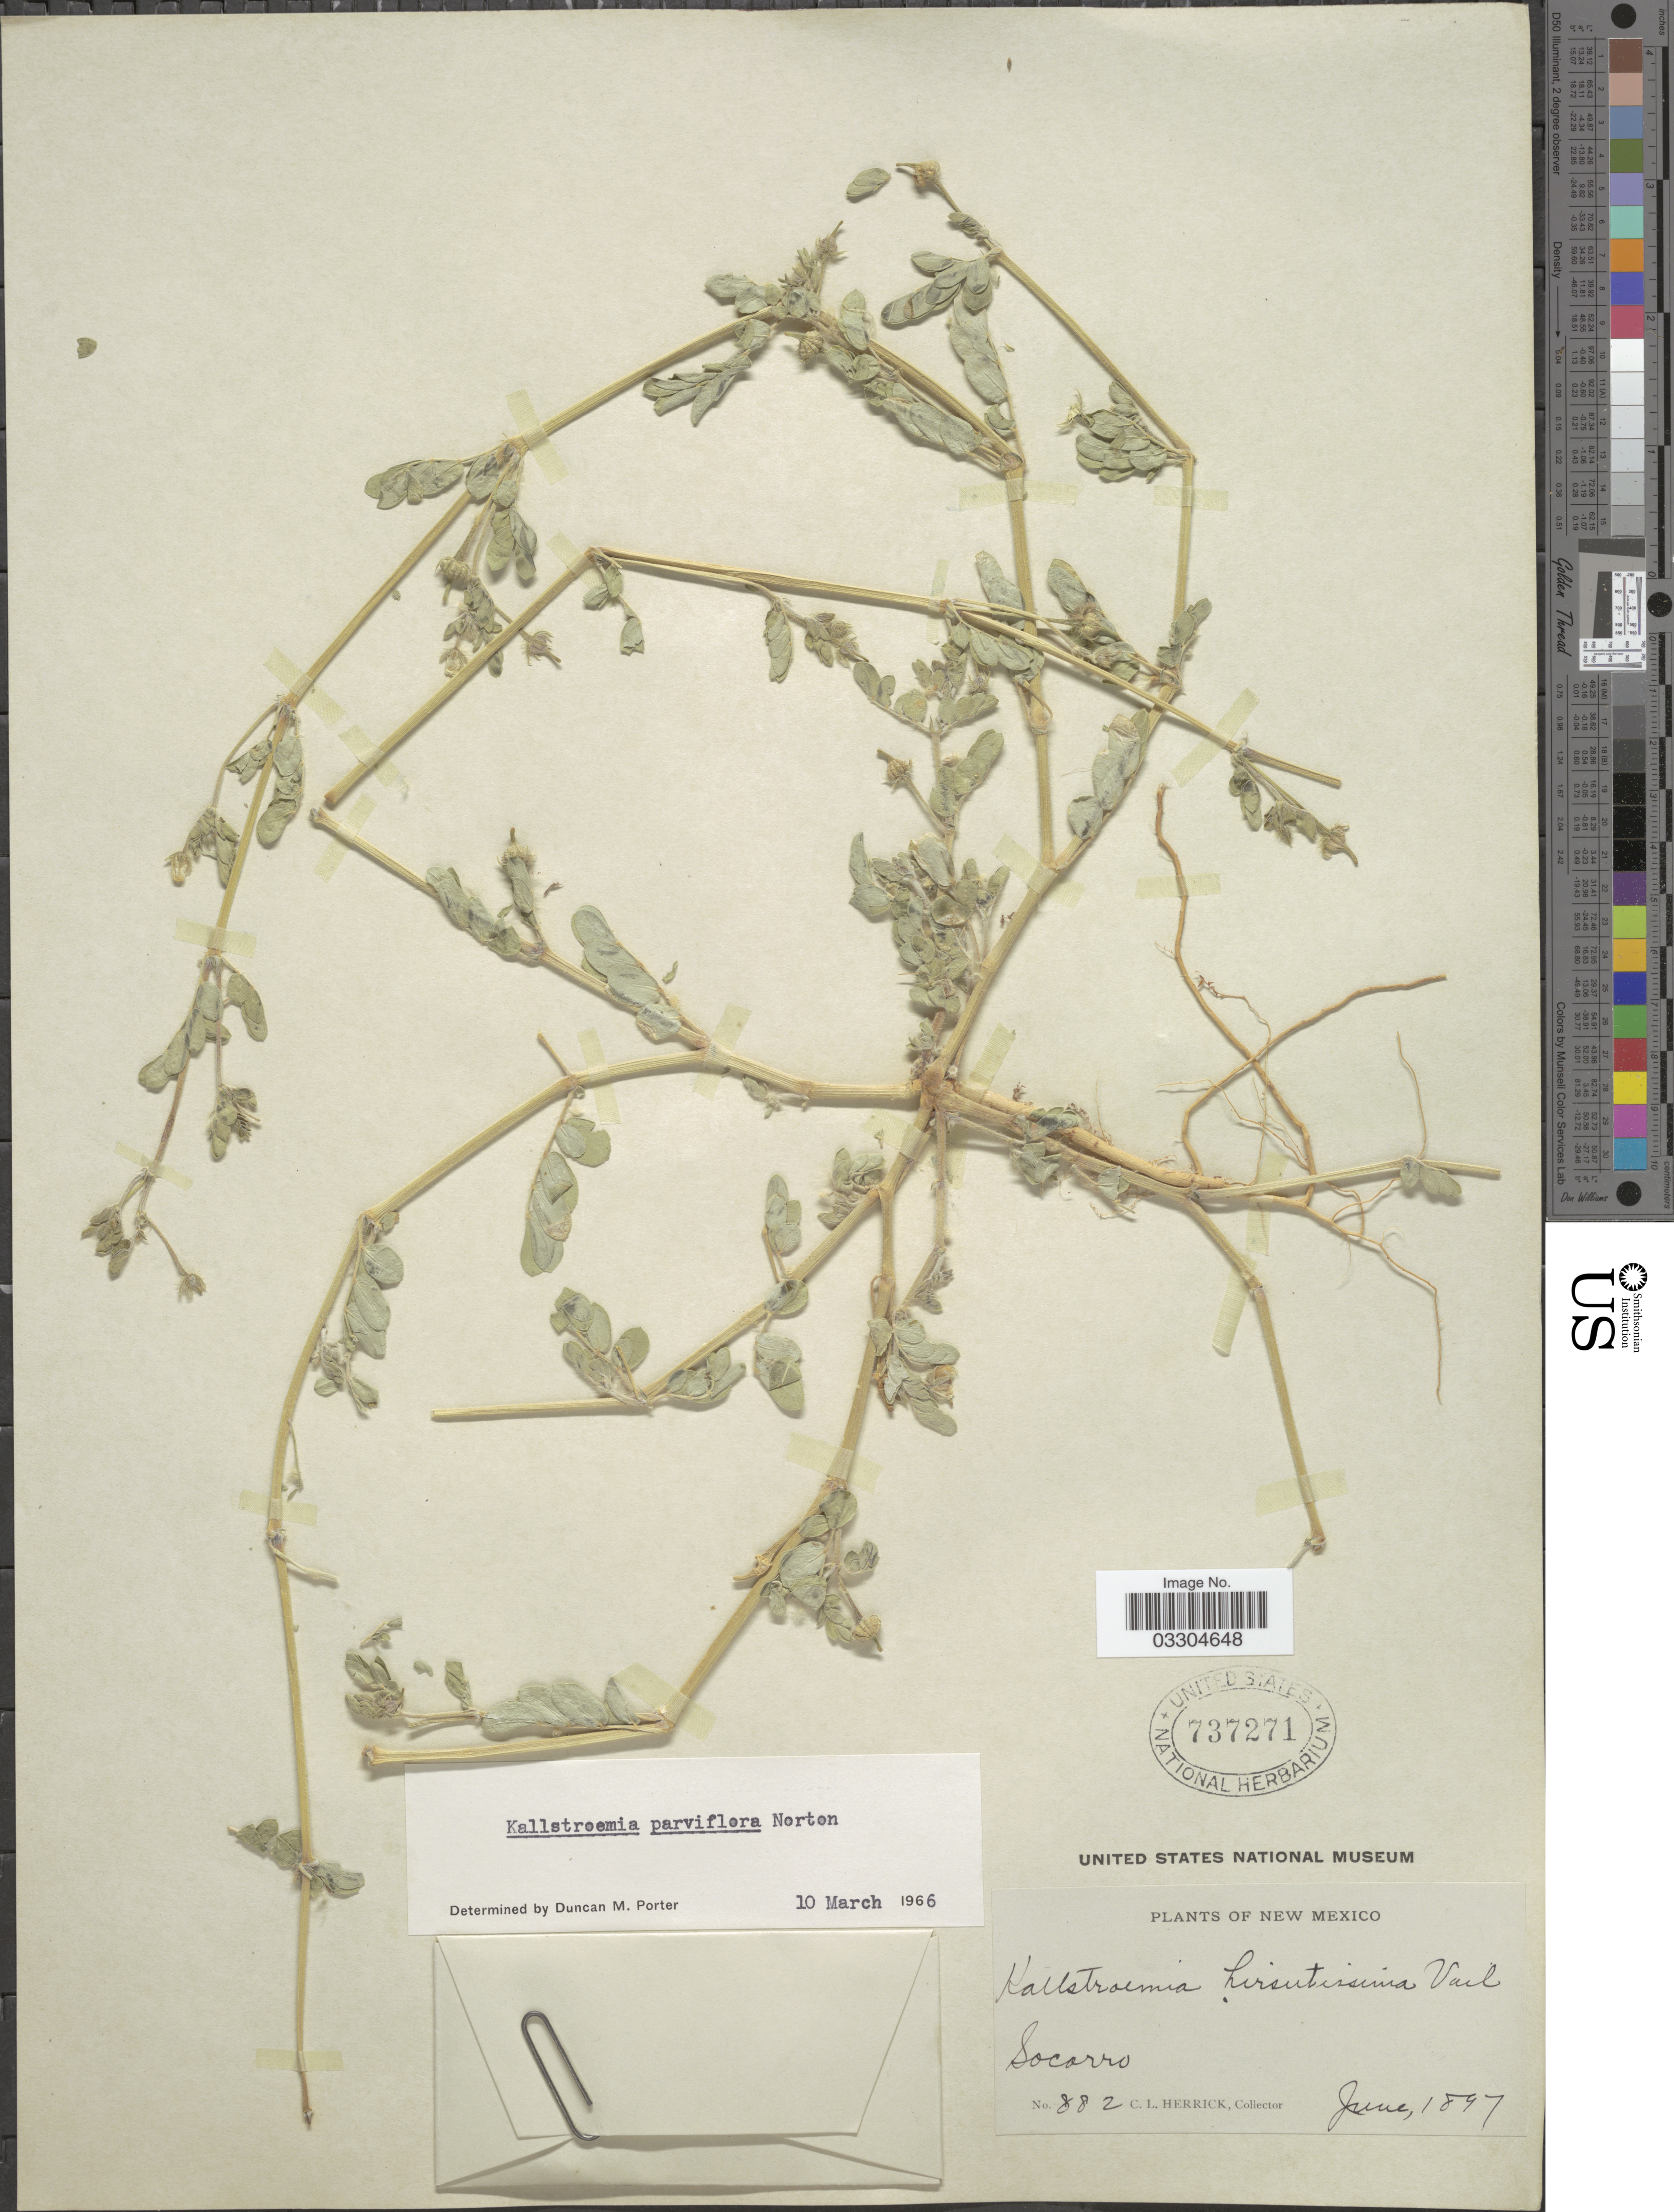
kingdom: Plantae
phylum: Tracheophyta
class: Magnoliopsida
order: Zygophyllales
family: Zygophyllaceae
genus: Kallstroemia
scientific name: Kallstroemia parviflora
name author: Norton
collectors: C. Herrick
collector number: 882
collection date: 1897-06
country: United States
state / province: New Mexico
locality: Socorro.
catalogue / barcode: US 737271